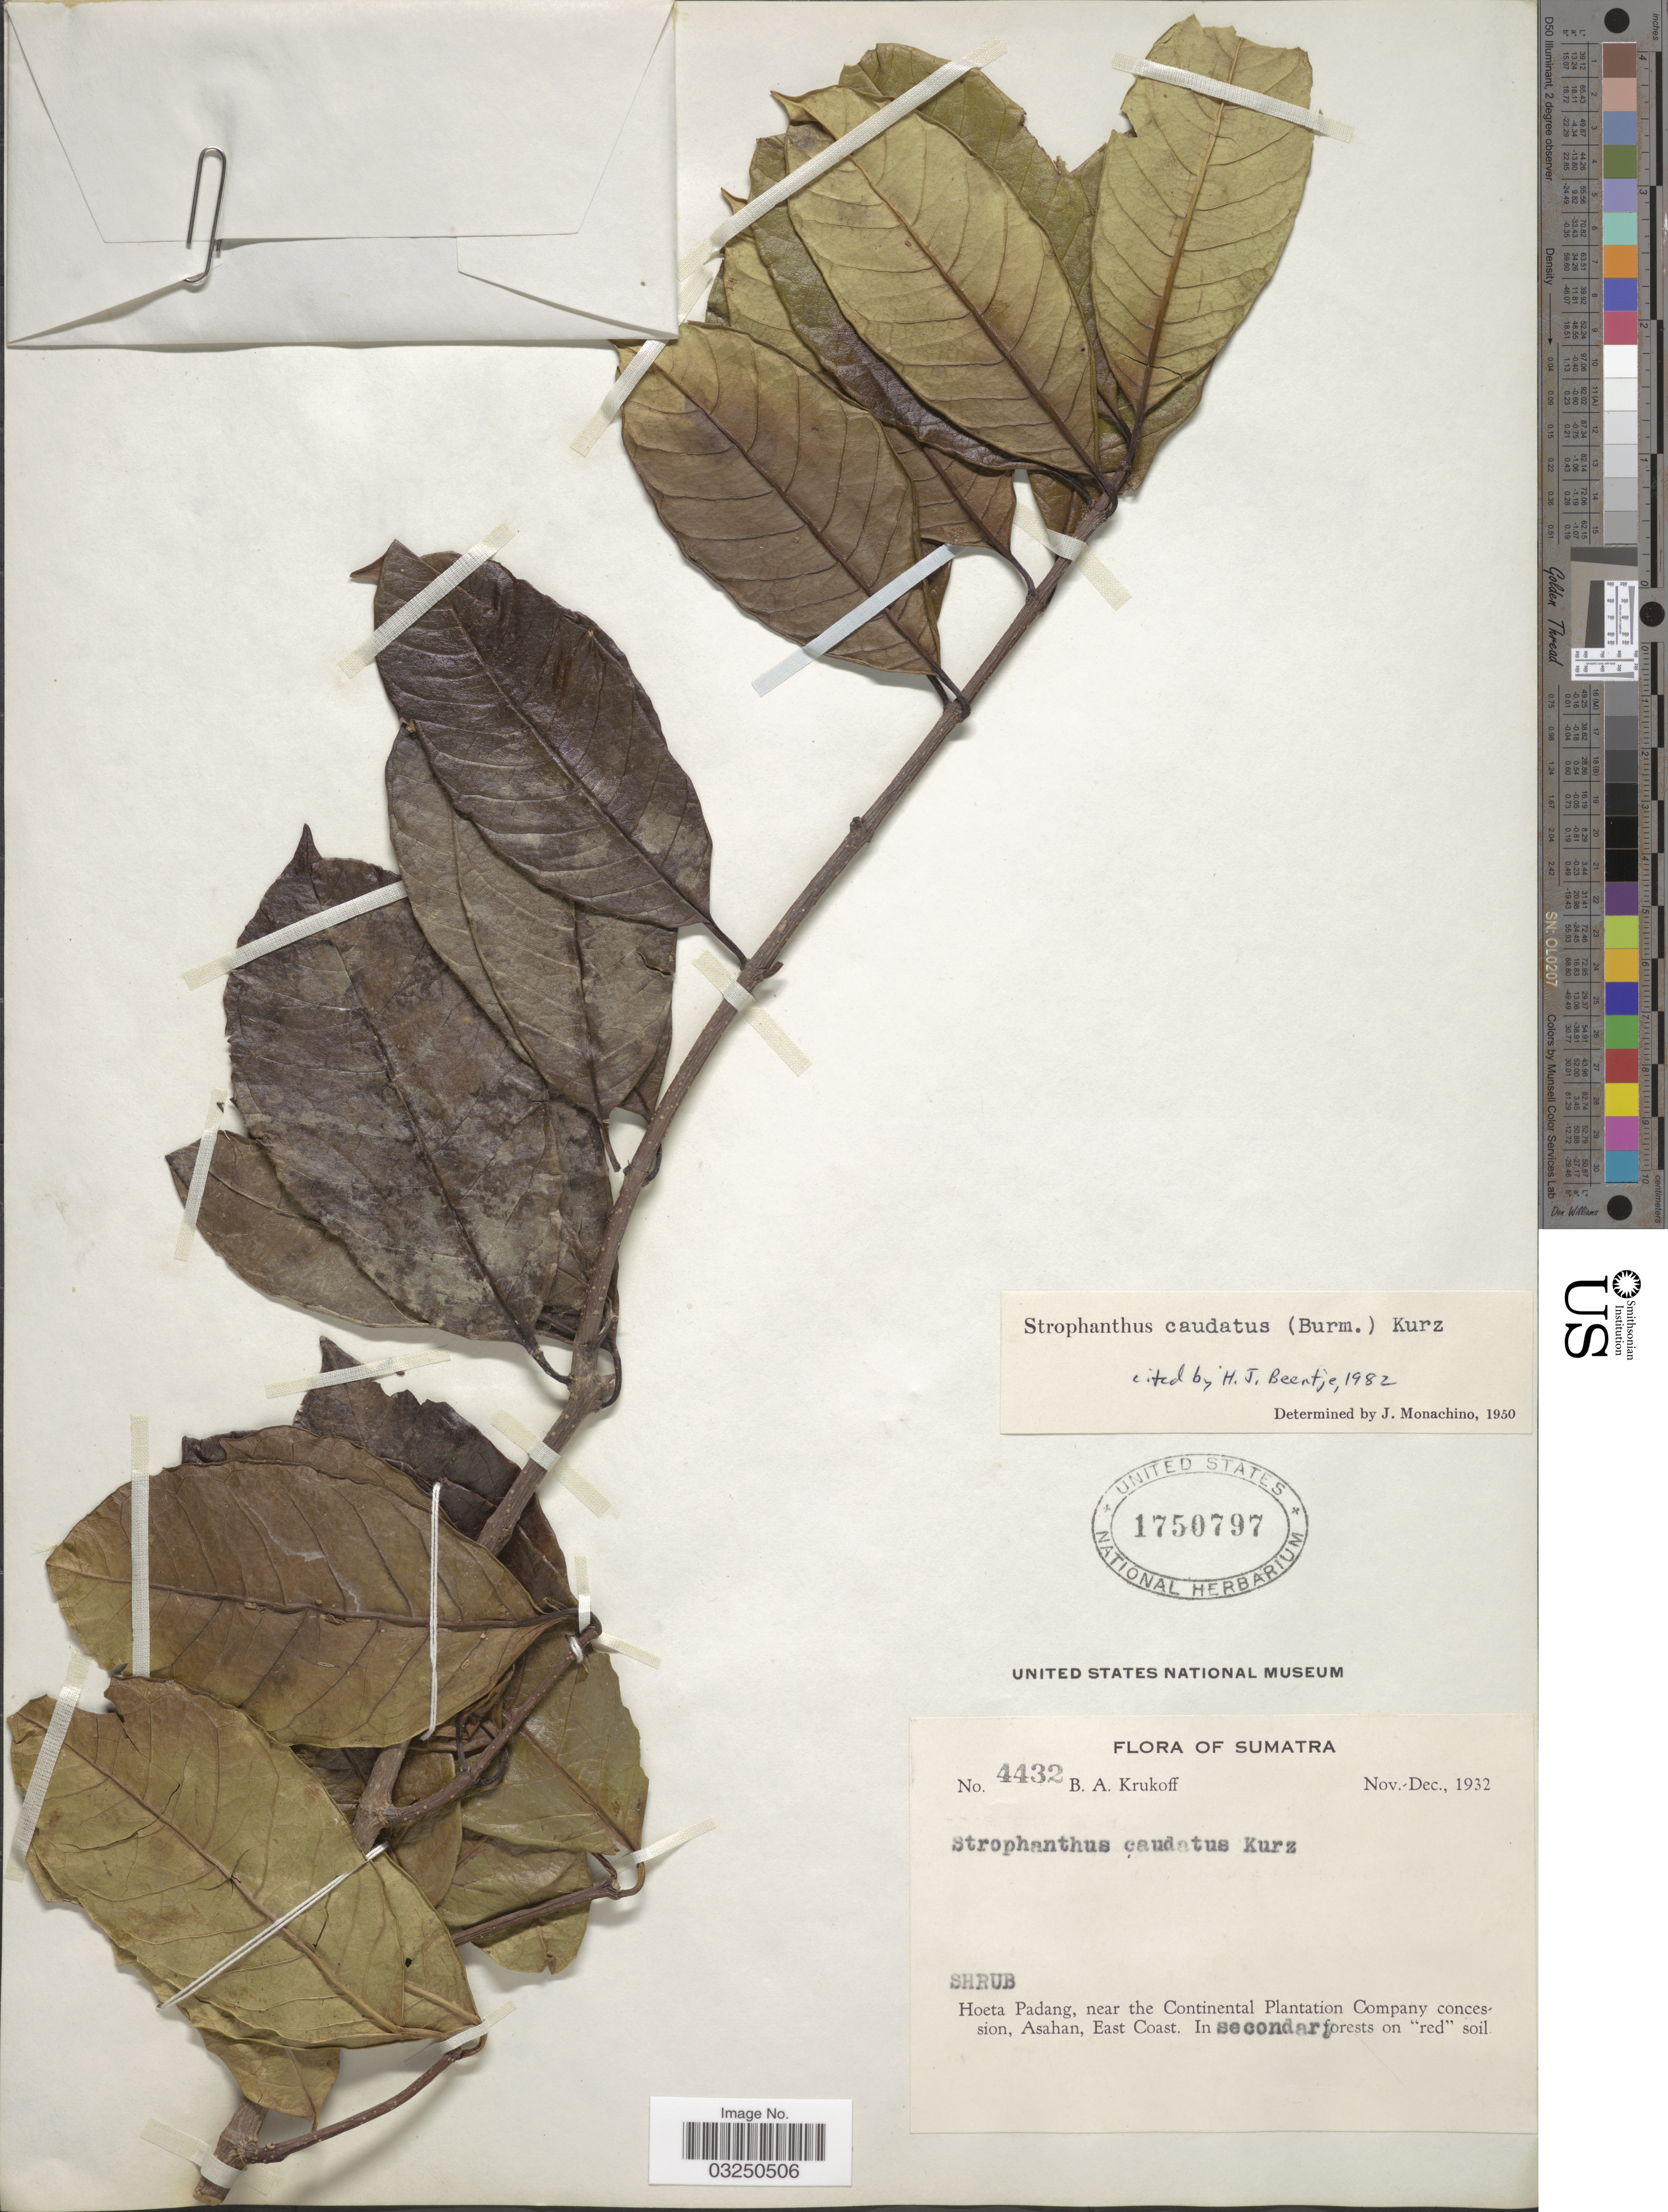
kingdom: Plantae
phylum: Tracheophyta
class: Magnoliopsida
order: Gentianales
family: Apocynaceae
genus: Strophanthus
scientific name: Strophanthus caudatus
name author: (L.) Kurz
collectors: B. A. Krukoff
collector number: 4432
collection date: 1932-11/1932-12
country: Indonesia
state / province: Sumatra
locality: Hoeta Padang, near the Continental Plantation Company concession, Asahan, East Coast.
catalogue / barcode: US 1750797